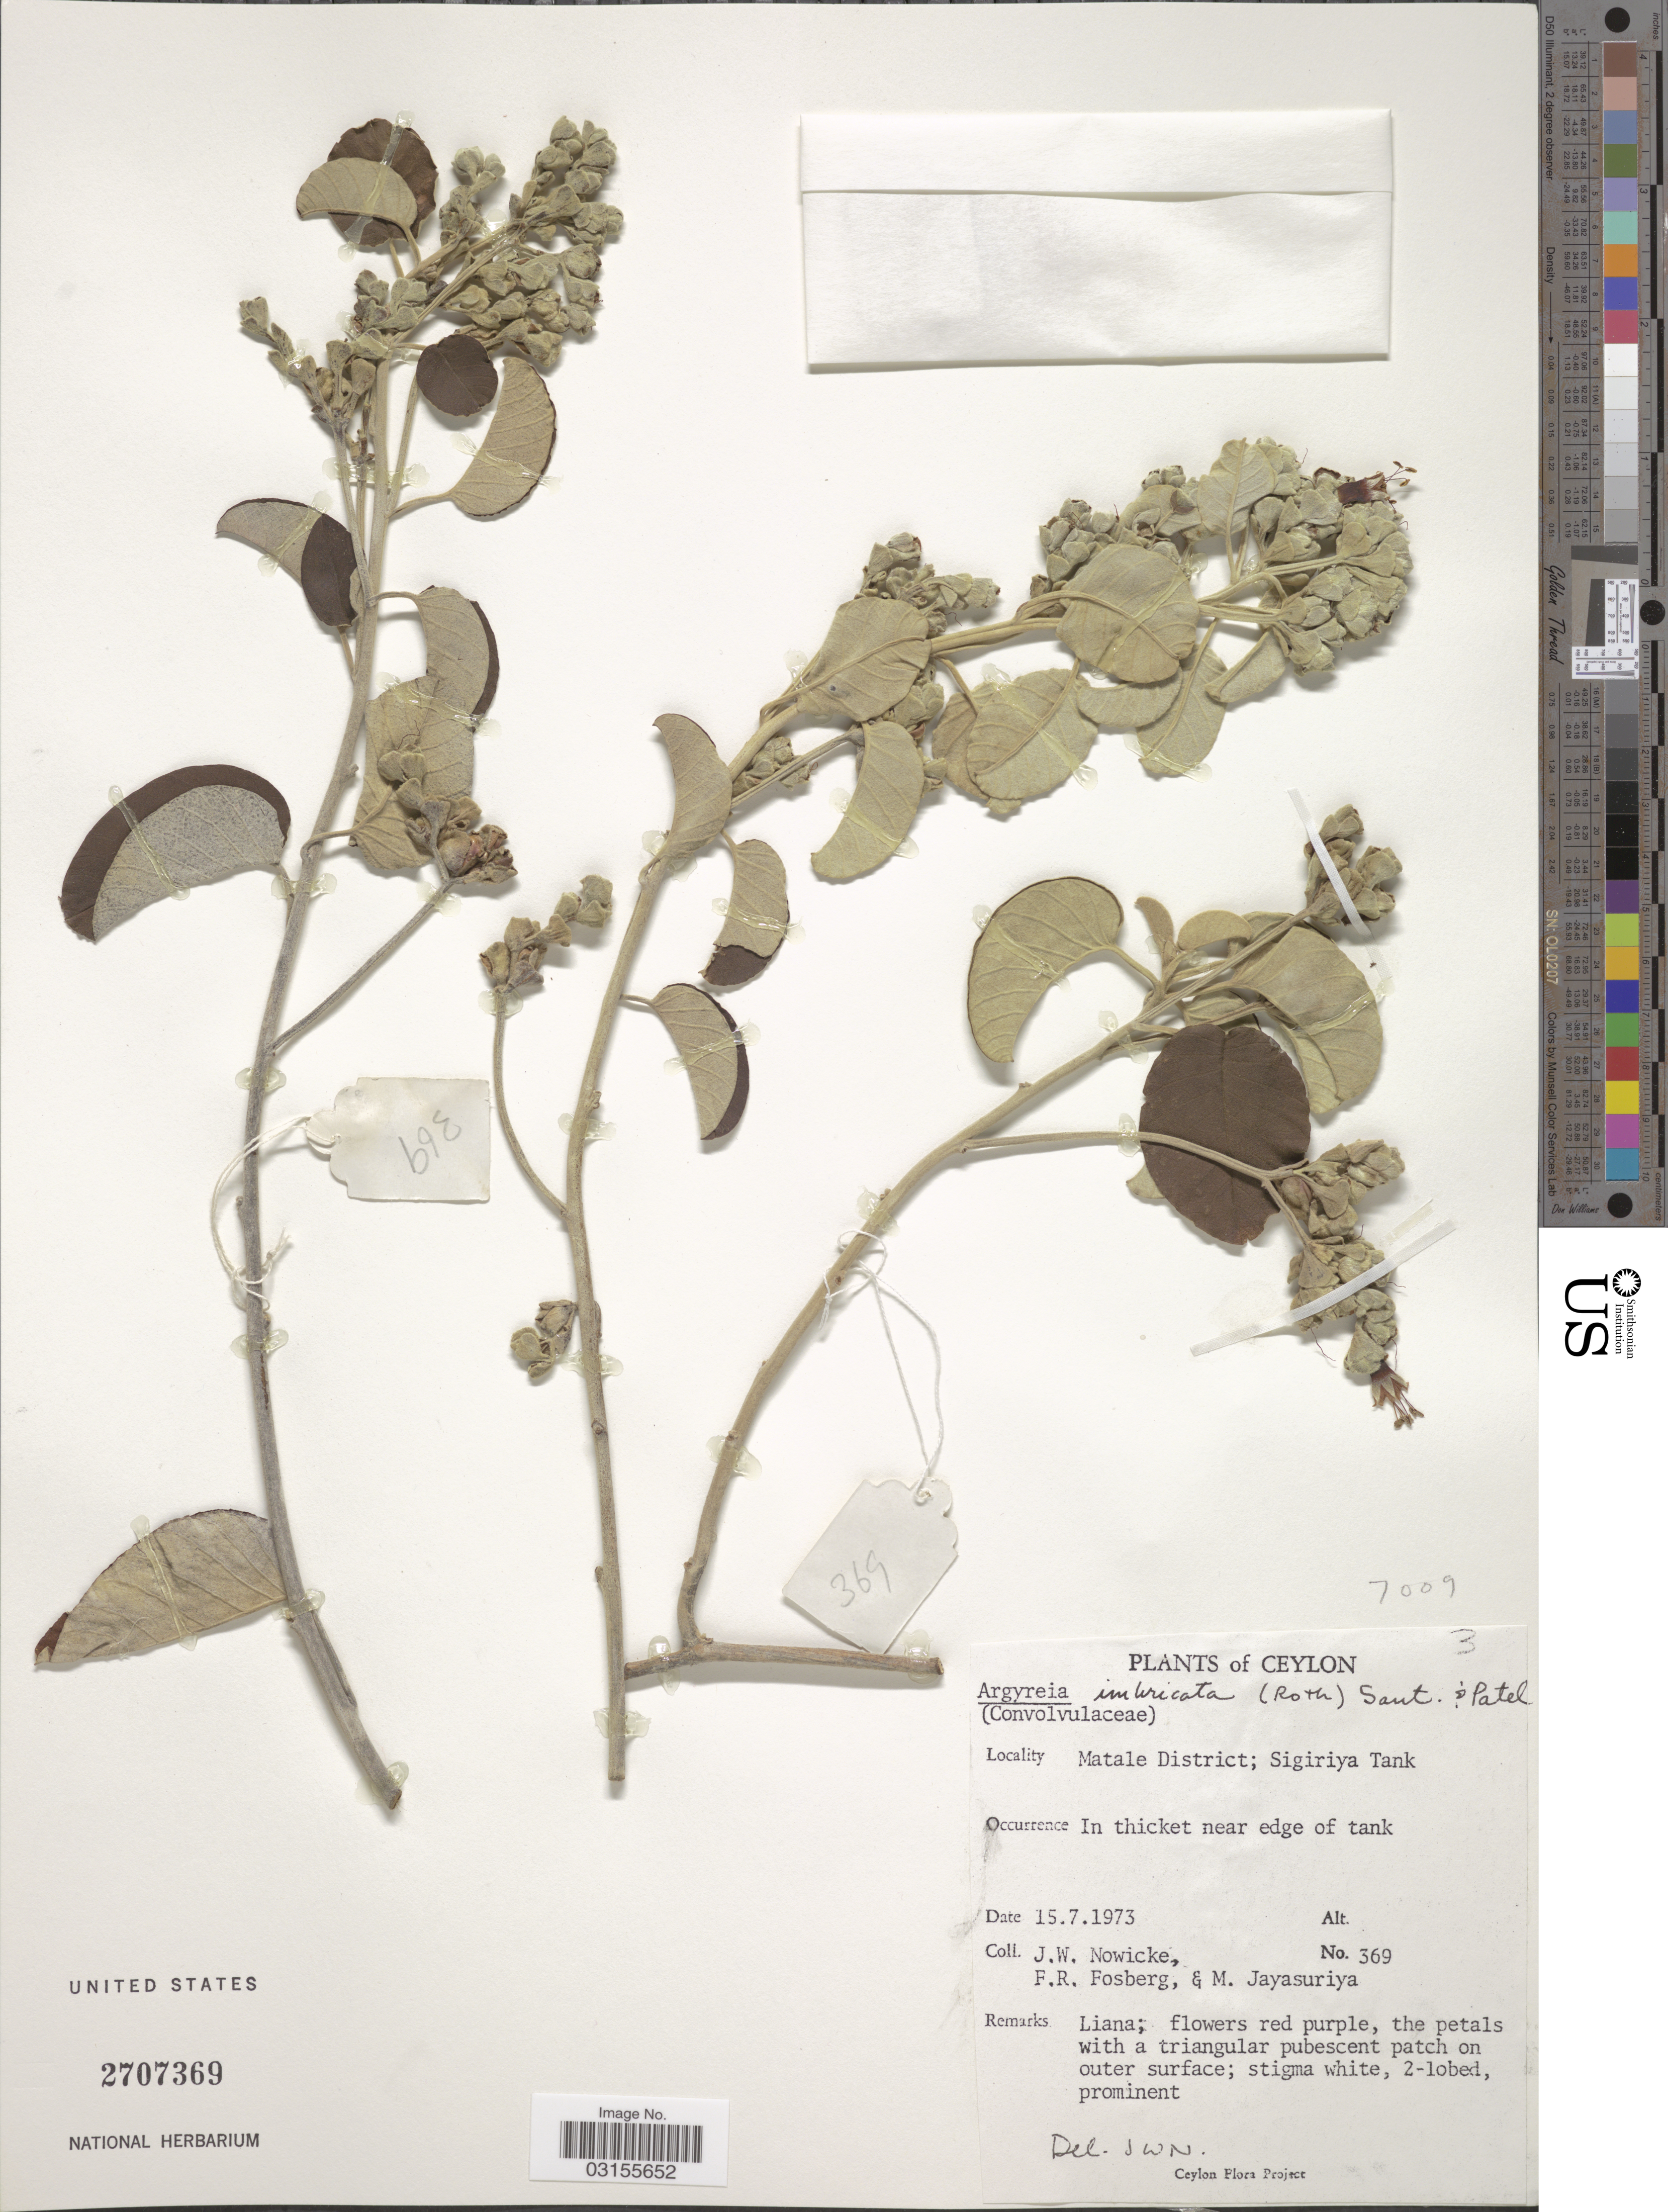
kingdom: Plantae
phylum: Tracheophyta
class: Magnoliopsida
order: Solanales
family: Convolvulaceae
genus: Argyreia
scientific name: Argyreia imbricata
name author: Baumgartner et al.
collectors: J. W. Nowicke, F. R. Fosberg & M. Jayasuriya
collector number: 369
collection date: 1973-07-15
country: Sri Lanka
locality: Ceylon. Matale District; Sigiriya Tank.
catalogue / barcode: US 2707369